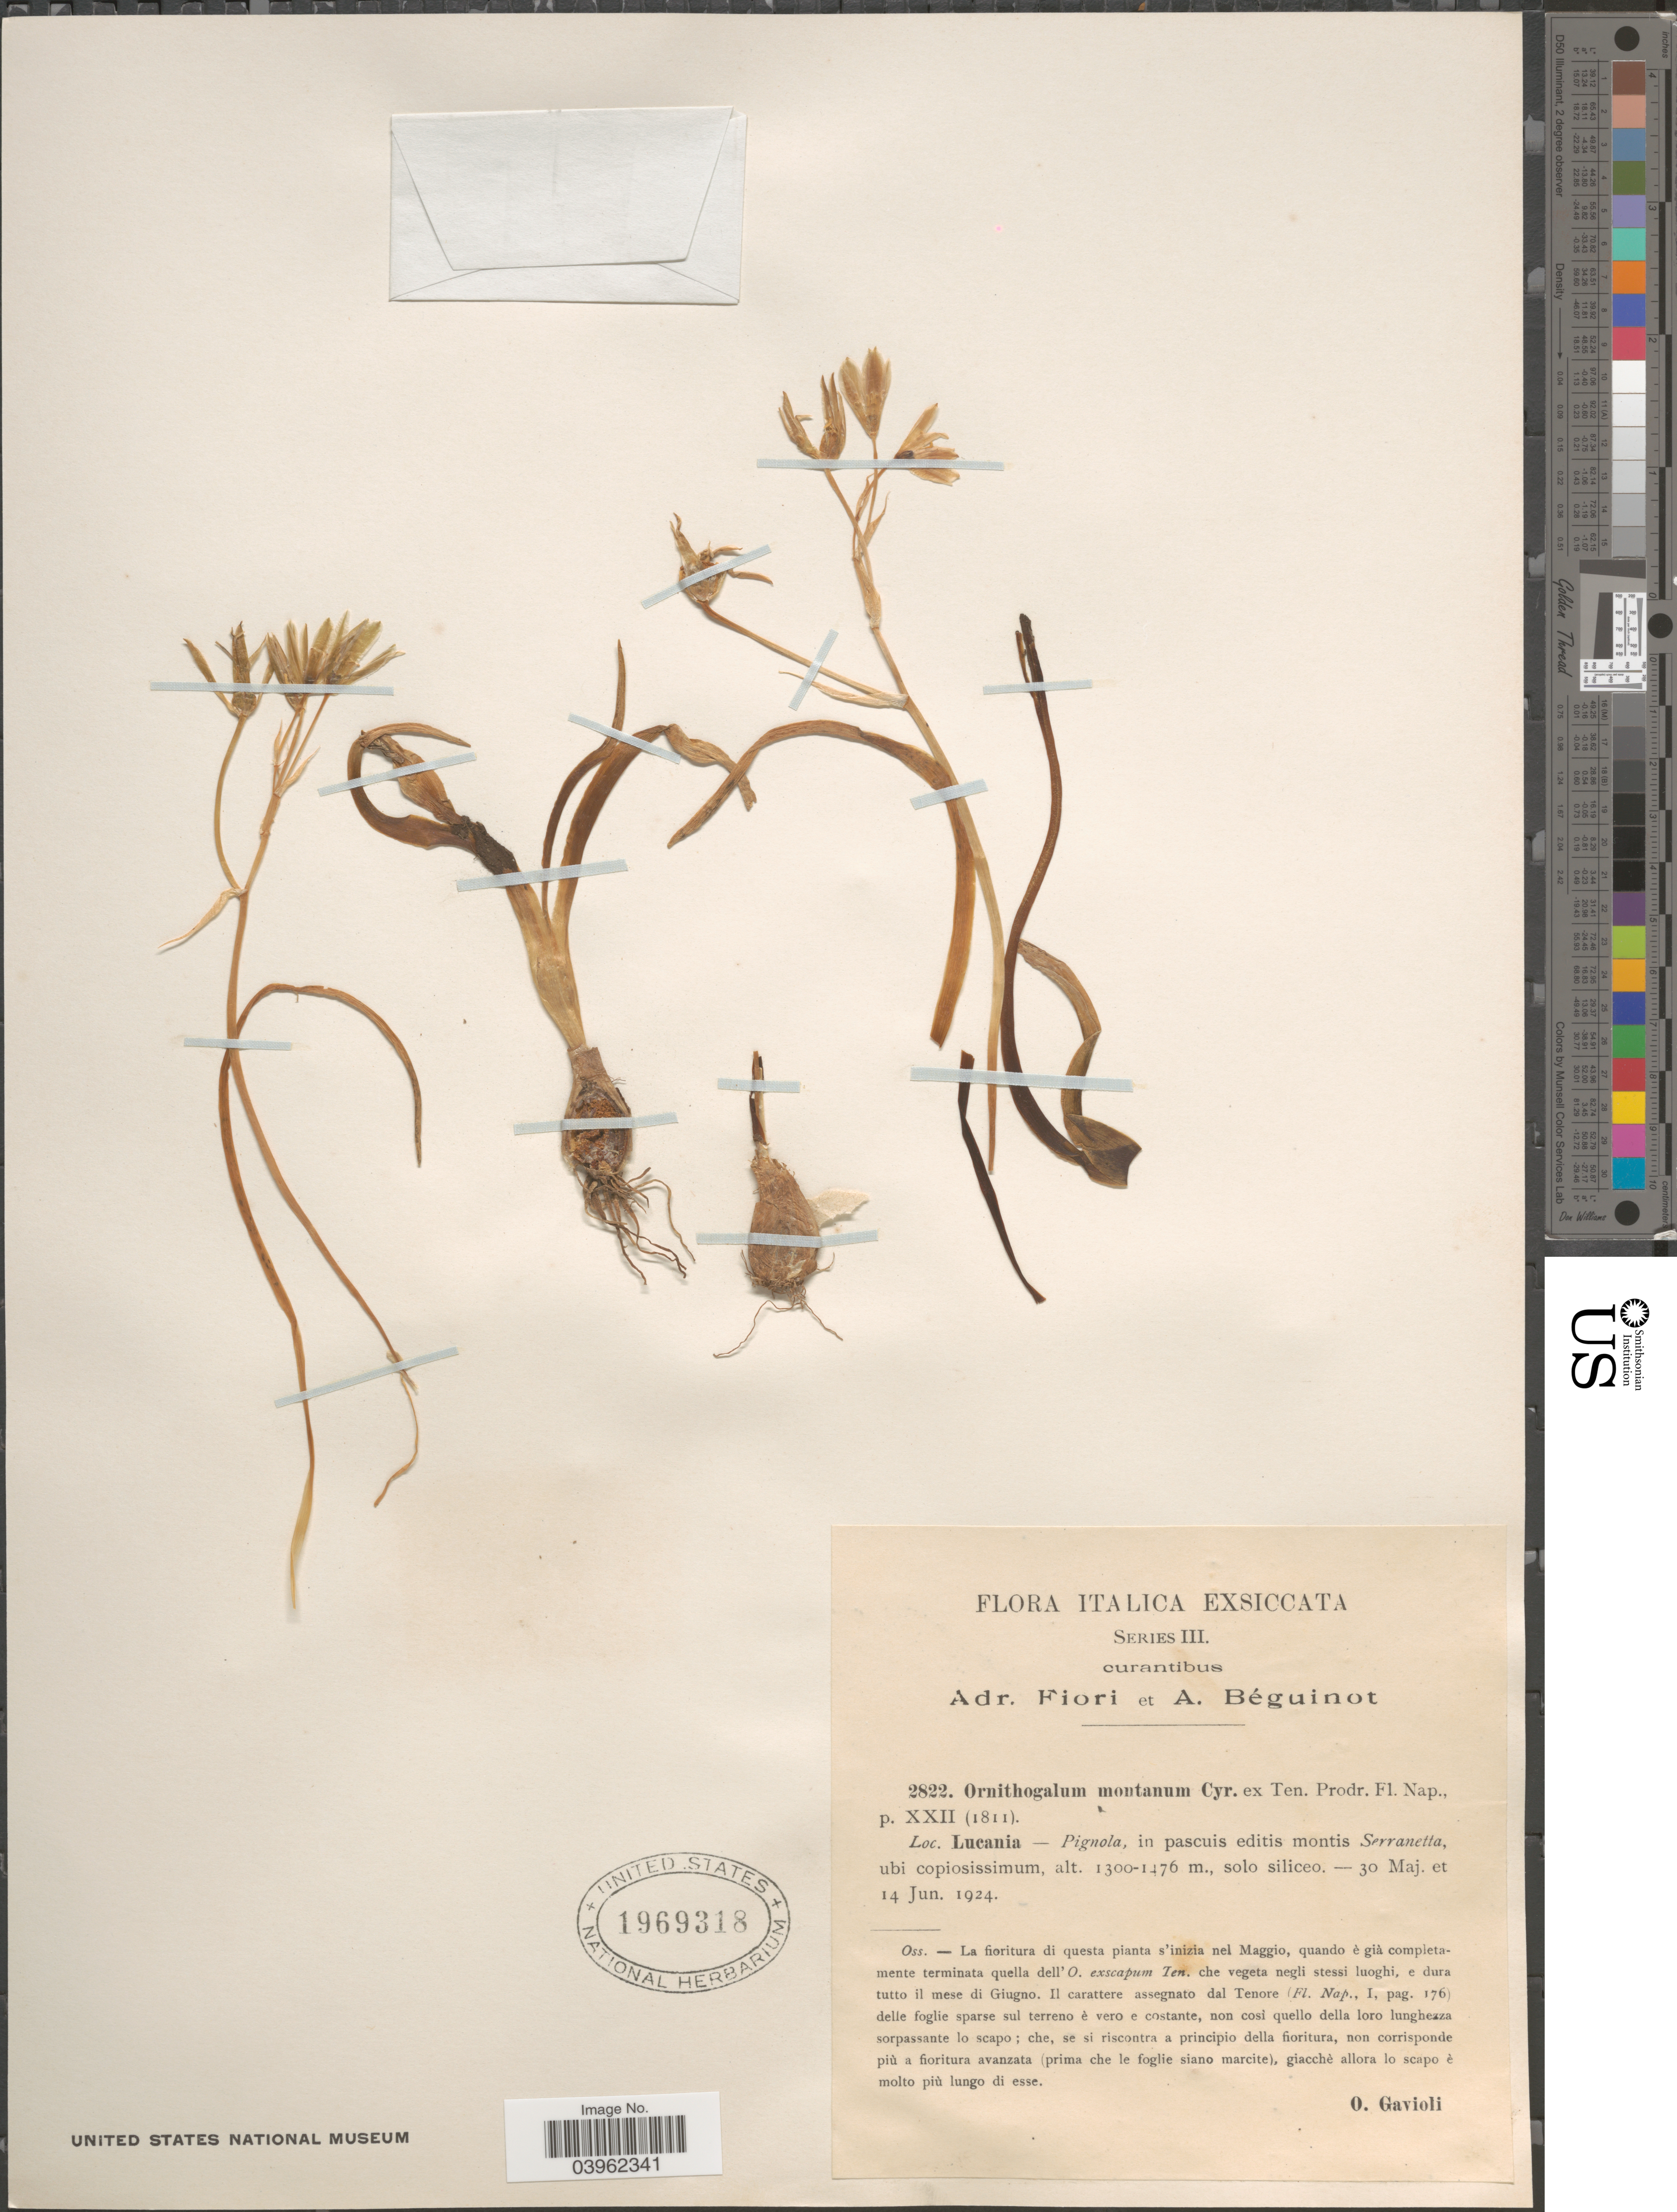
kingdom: Plantae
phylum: Tracheophyta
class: Liliopsida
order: Asparagales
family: Asparagaceae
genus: Ornithogalum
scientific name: Ornithogalum montanum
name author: Cirillo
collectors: O. Gavioli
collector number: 2822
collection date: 1924-05-30/1924-06-14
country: Italy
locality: Italica. Lucania - Pignola, in pascuis editis montis Serranetta, ubi copiosissimum.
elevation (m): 1300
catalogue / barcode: US 1969318